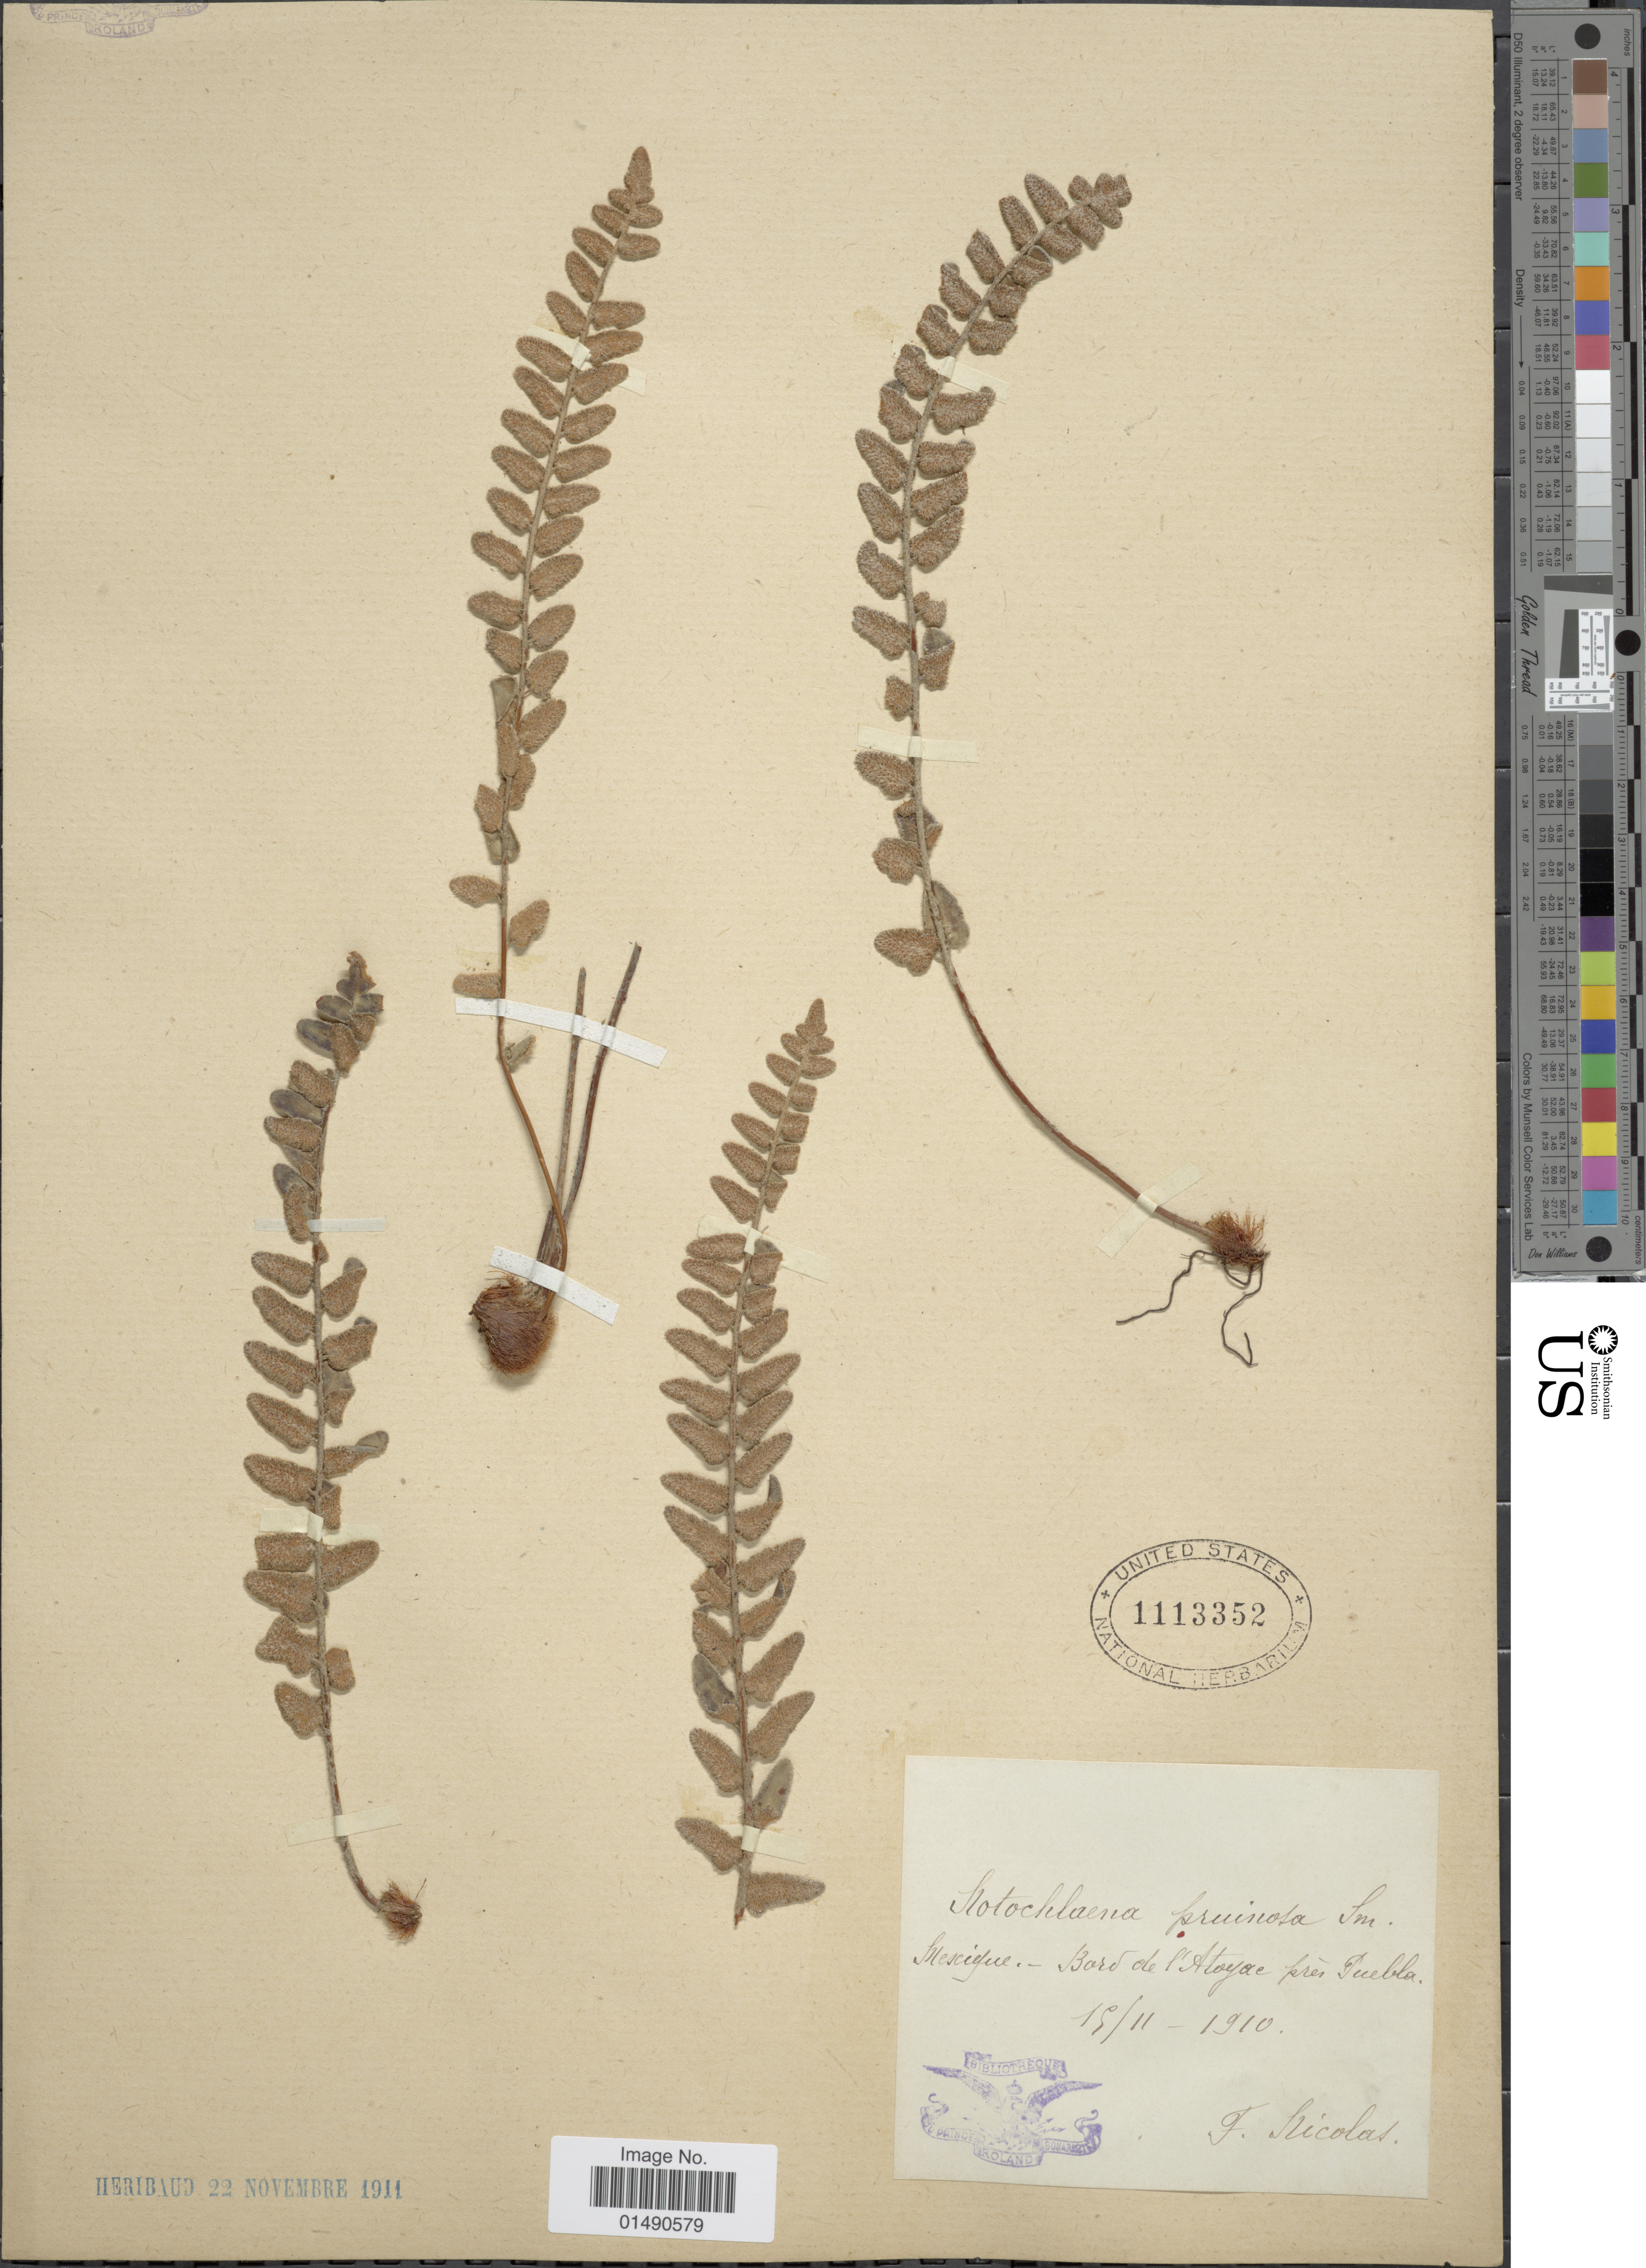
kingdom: Plantae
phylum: Tracheophyta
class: Polypodiopsida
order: Polypodiales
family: Pteridaceae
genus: Astrolepis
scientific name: Astrolepis laevis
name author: (Mart. & Ikonn.-Gal.) Mickel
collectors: F. Nicolas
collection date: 1910-11-19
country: Mexico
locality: Bord de lÁtoyoece pres Pueblo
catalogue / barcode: US 1113352